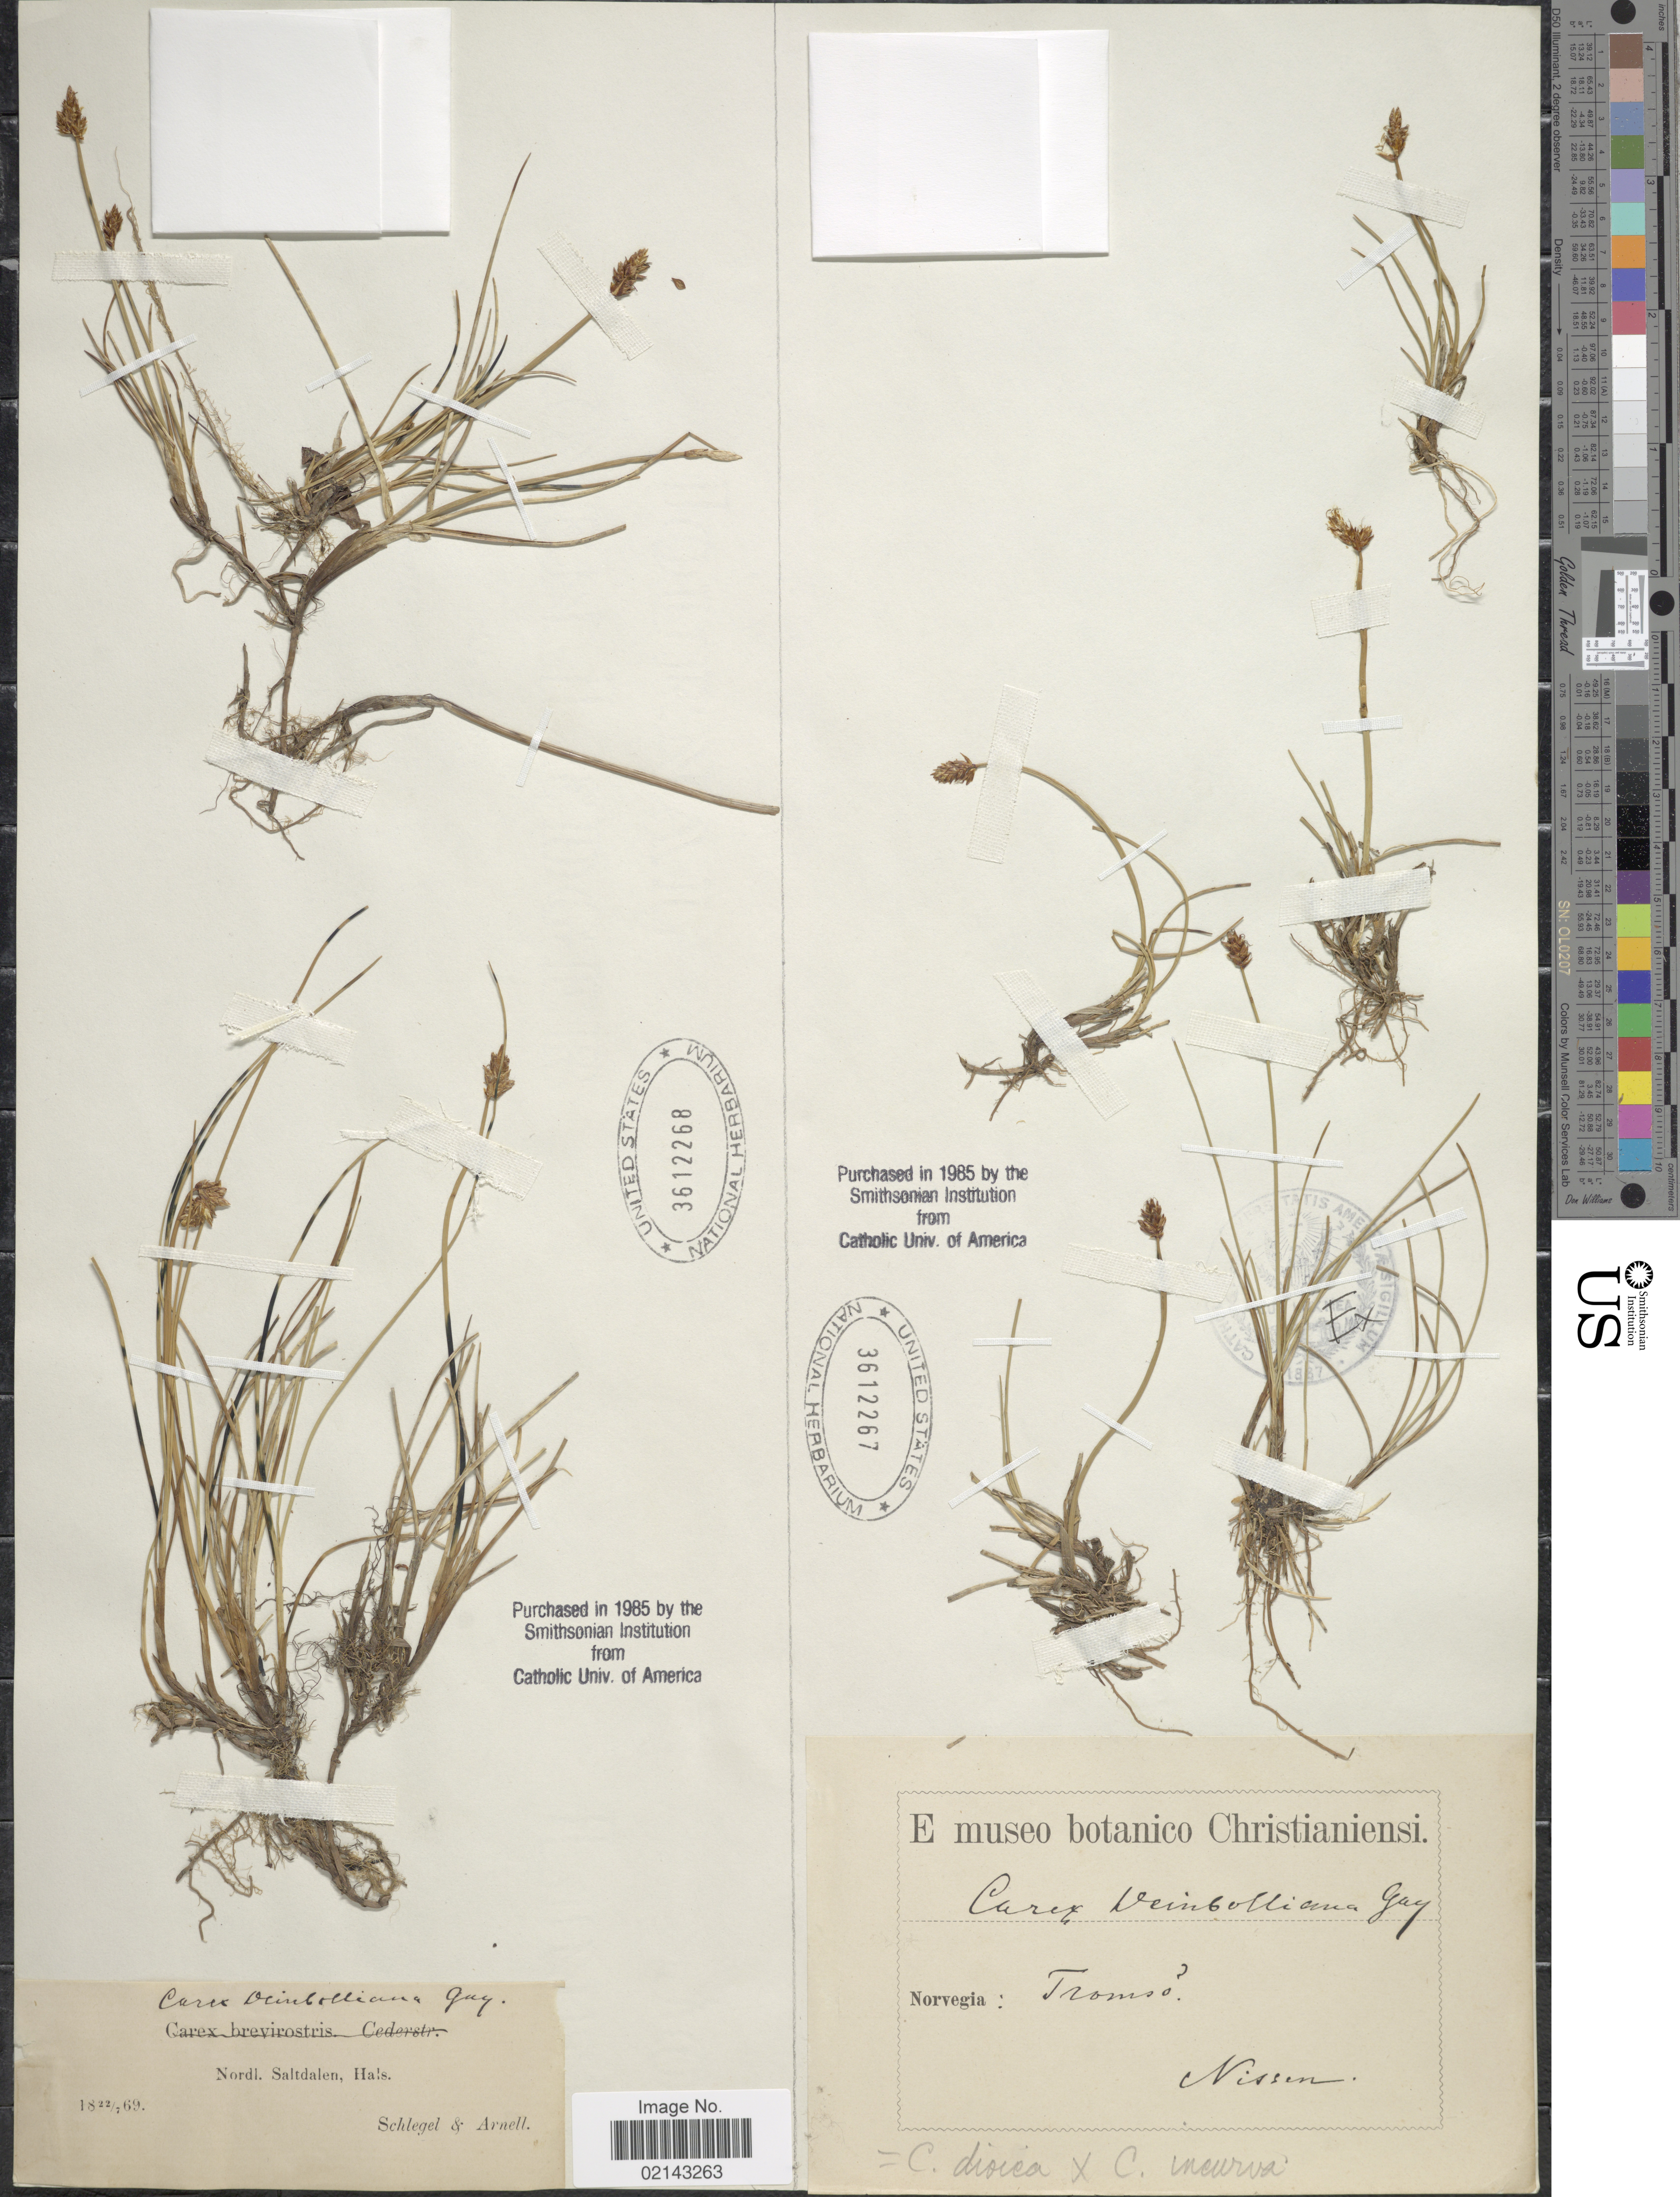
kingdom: Plantae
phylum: Tracheophyta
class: Liliopsida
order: Poales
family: Cyperaceae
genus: Carex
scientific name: Carex dioica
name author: L.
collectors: Schlegel & Arnell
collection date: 1869-07-22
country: Norway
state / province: Nordland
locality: Saltdalen, Hals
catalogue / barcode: US 3612268-2